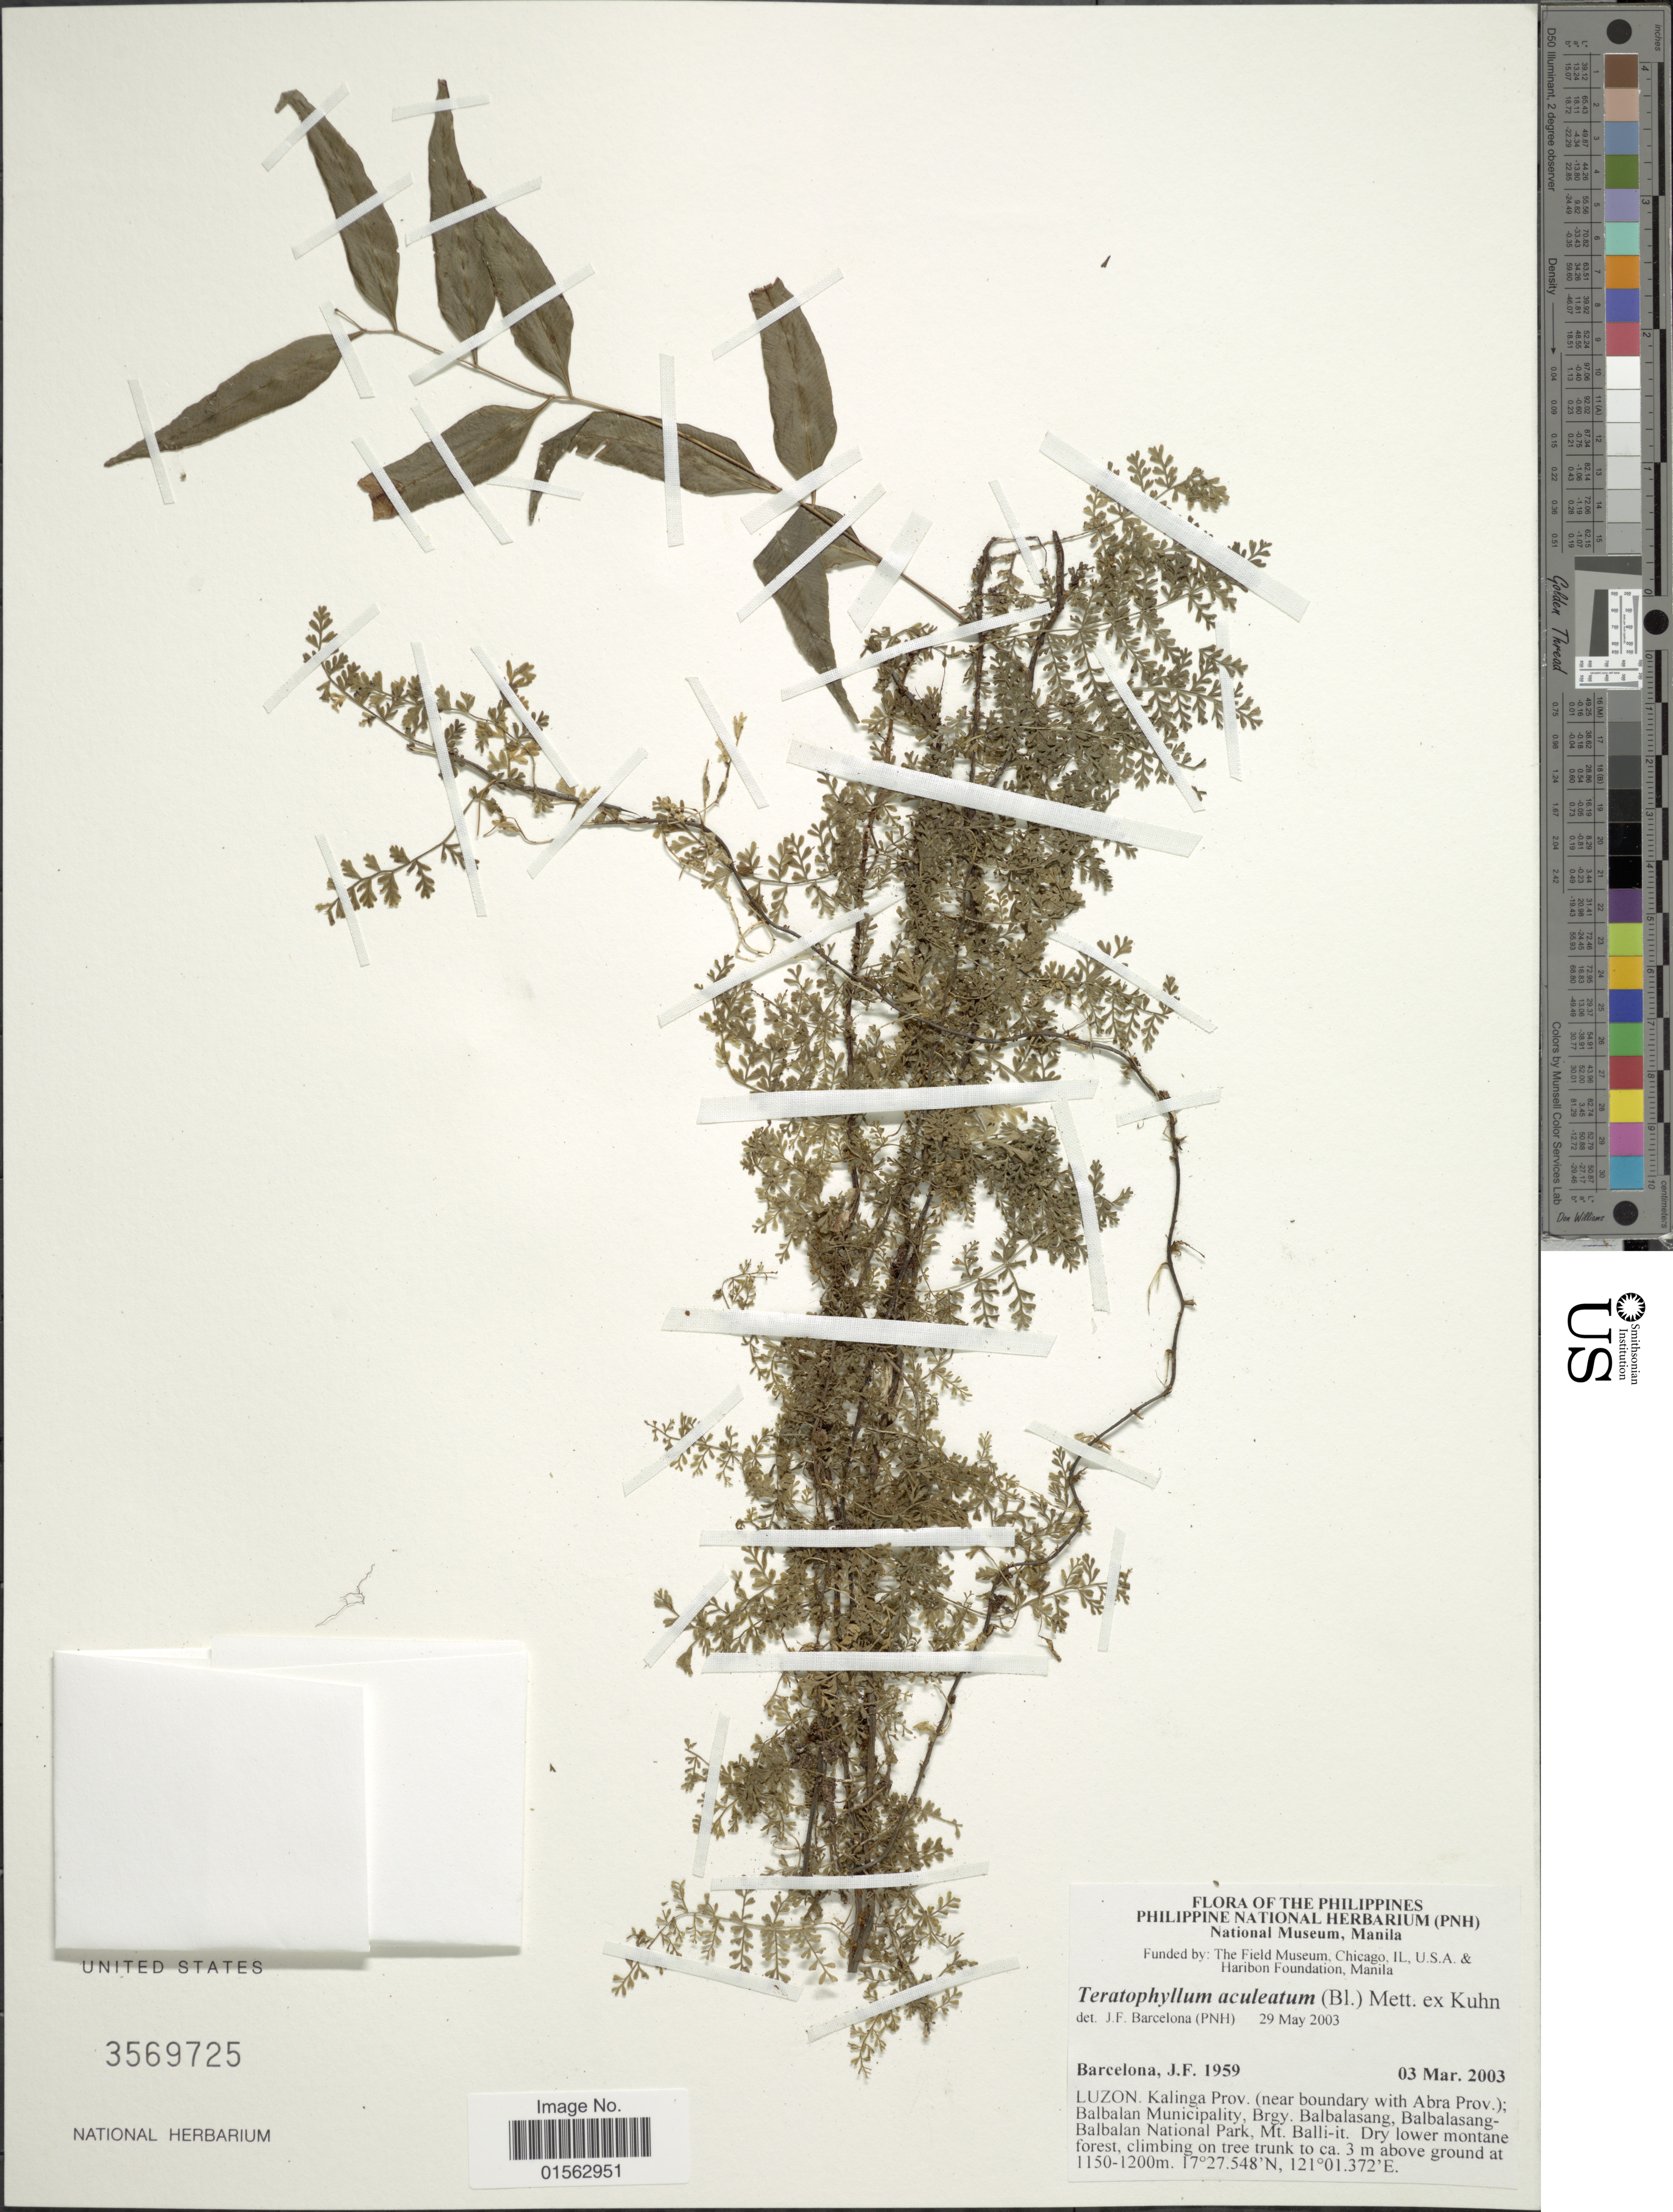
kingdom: Plantae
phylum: Tracheophyta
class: Polypodiopsida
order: Polypodiales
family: Dryopteridaceae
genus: Teratophyllum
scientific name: Teratophyllum aculeatum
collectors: J. F. Barcelona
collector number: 1959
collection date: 2003-03-03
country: Philippines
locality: Philippines, Luzon, Kalinga Prov. (near boundary with Abra Prov.); Balbalan Municipality, Brgy, Balbalasangm Balbalasang-Balbalan National Park, Mt. Balli-it, dry lower montane forest, climbing on tree trunk at ca. 3 m above ground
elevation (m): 1150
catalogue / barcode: US 3569725